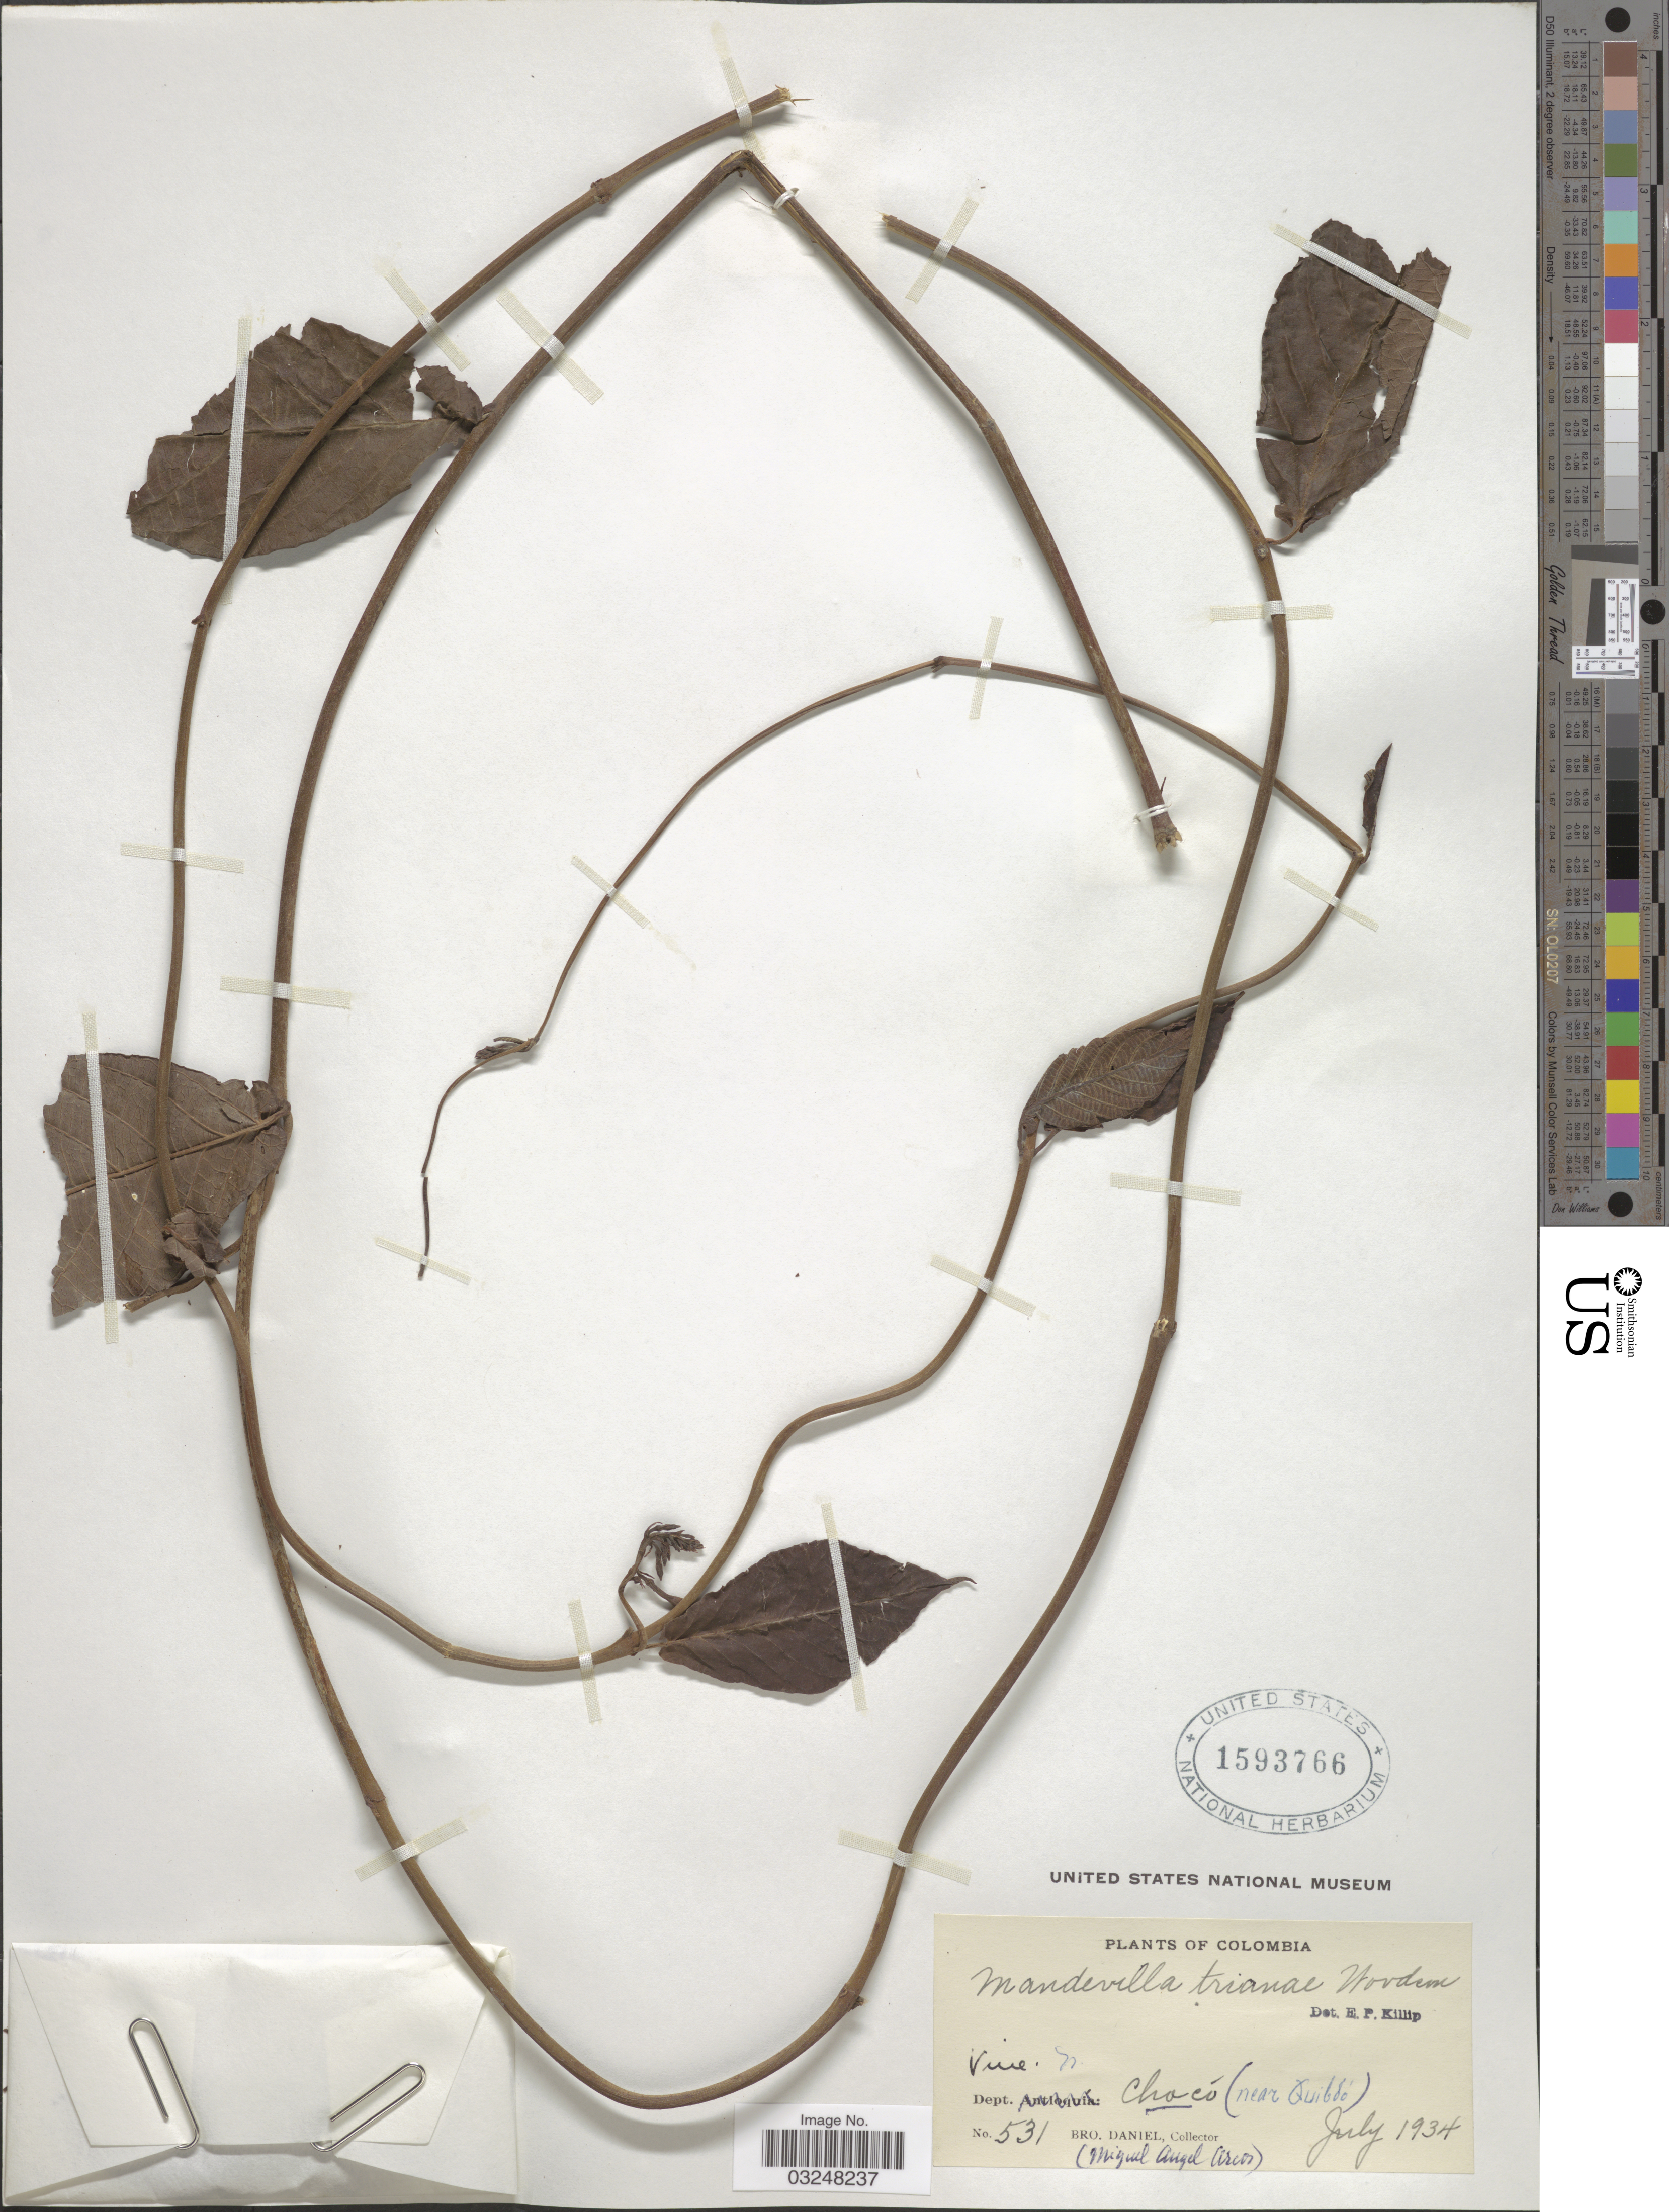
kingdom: Plantae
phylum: Tracheophyta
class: Magnoliopsida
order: Gentianales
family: Apocynaceae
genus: Mandevilla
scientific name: Mandevilla trianae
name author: Woodson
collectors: Bro. Daniel & M. Arcos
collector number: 531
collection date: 1934-07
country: Colombia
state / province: Chocó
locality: Dept. Chocó (near Quibdó).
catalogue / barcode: US 1593766